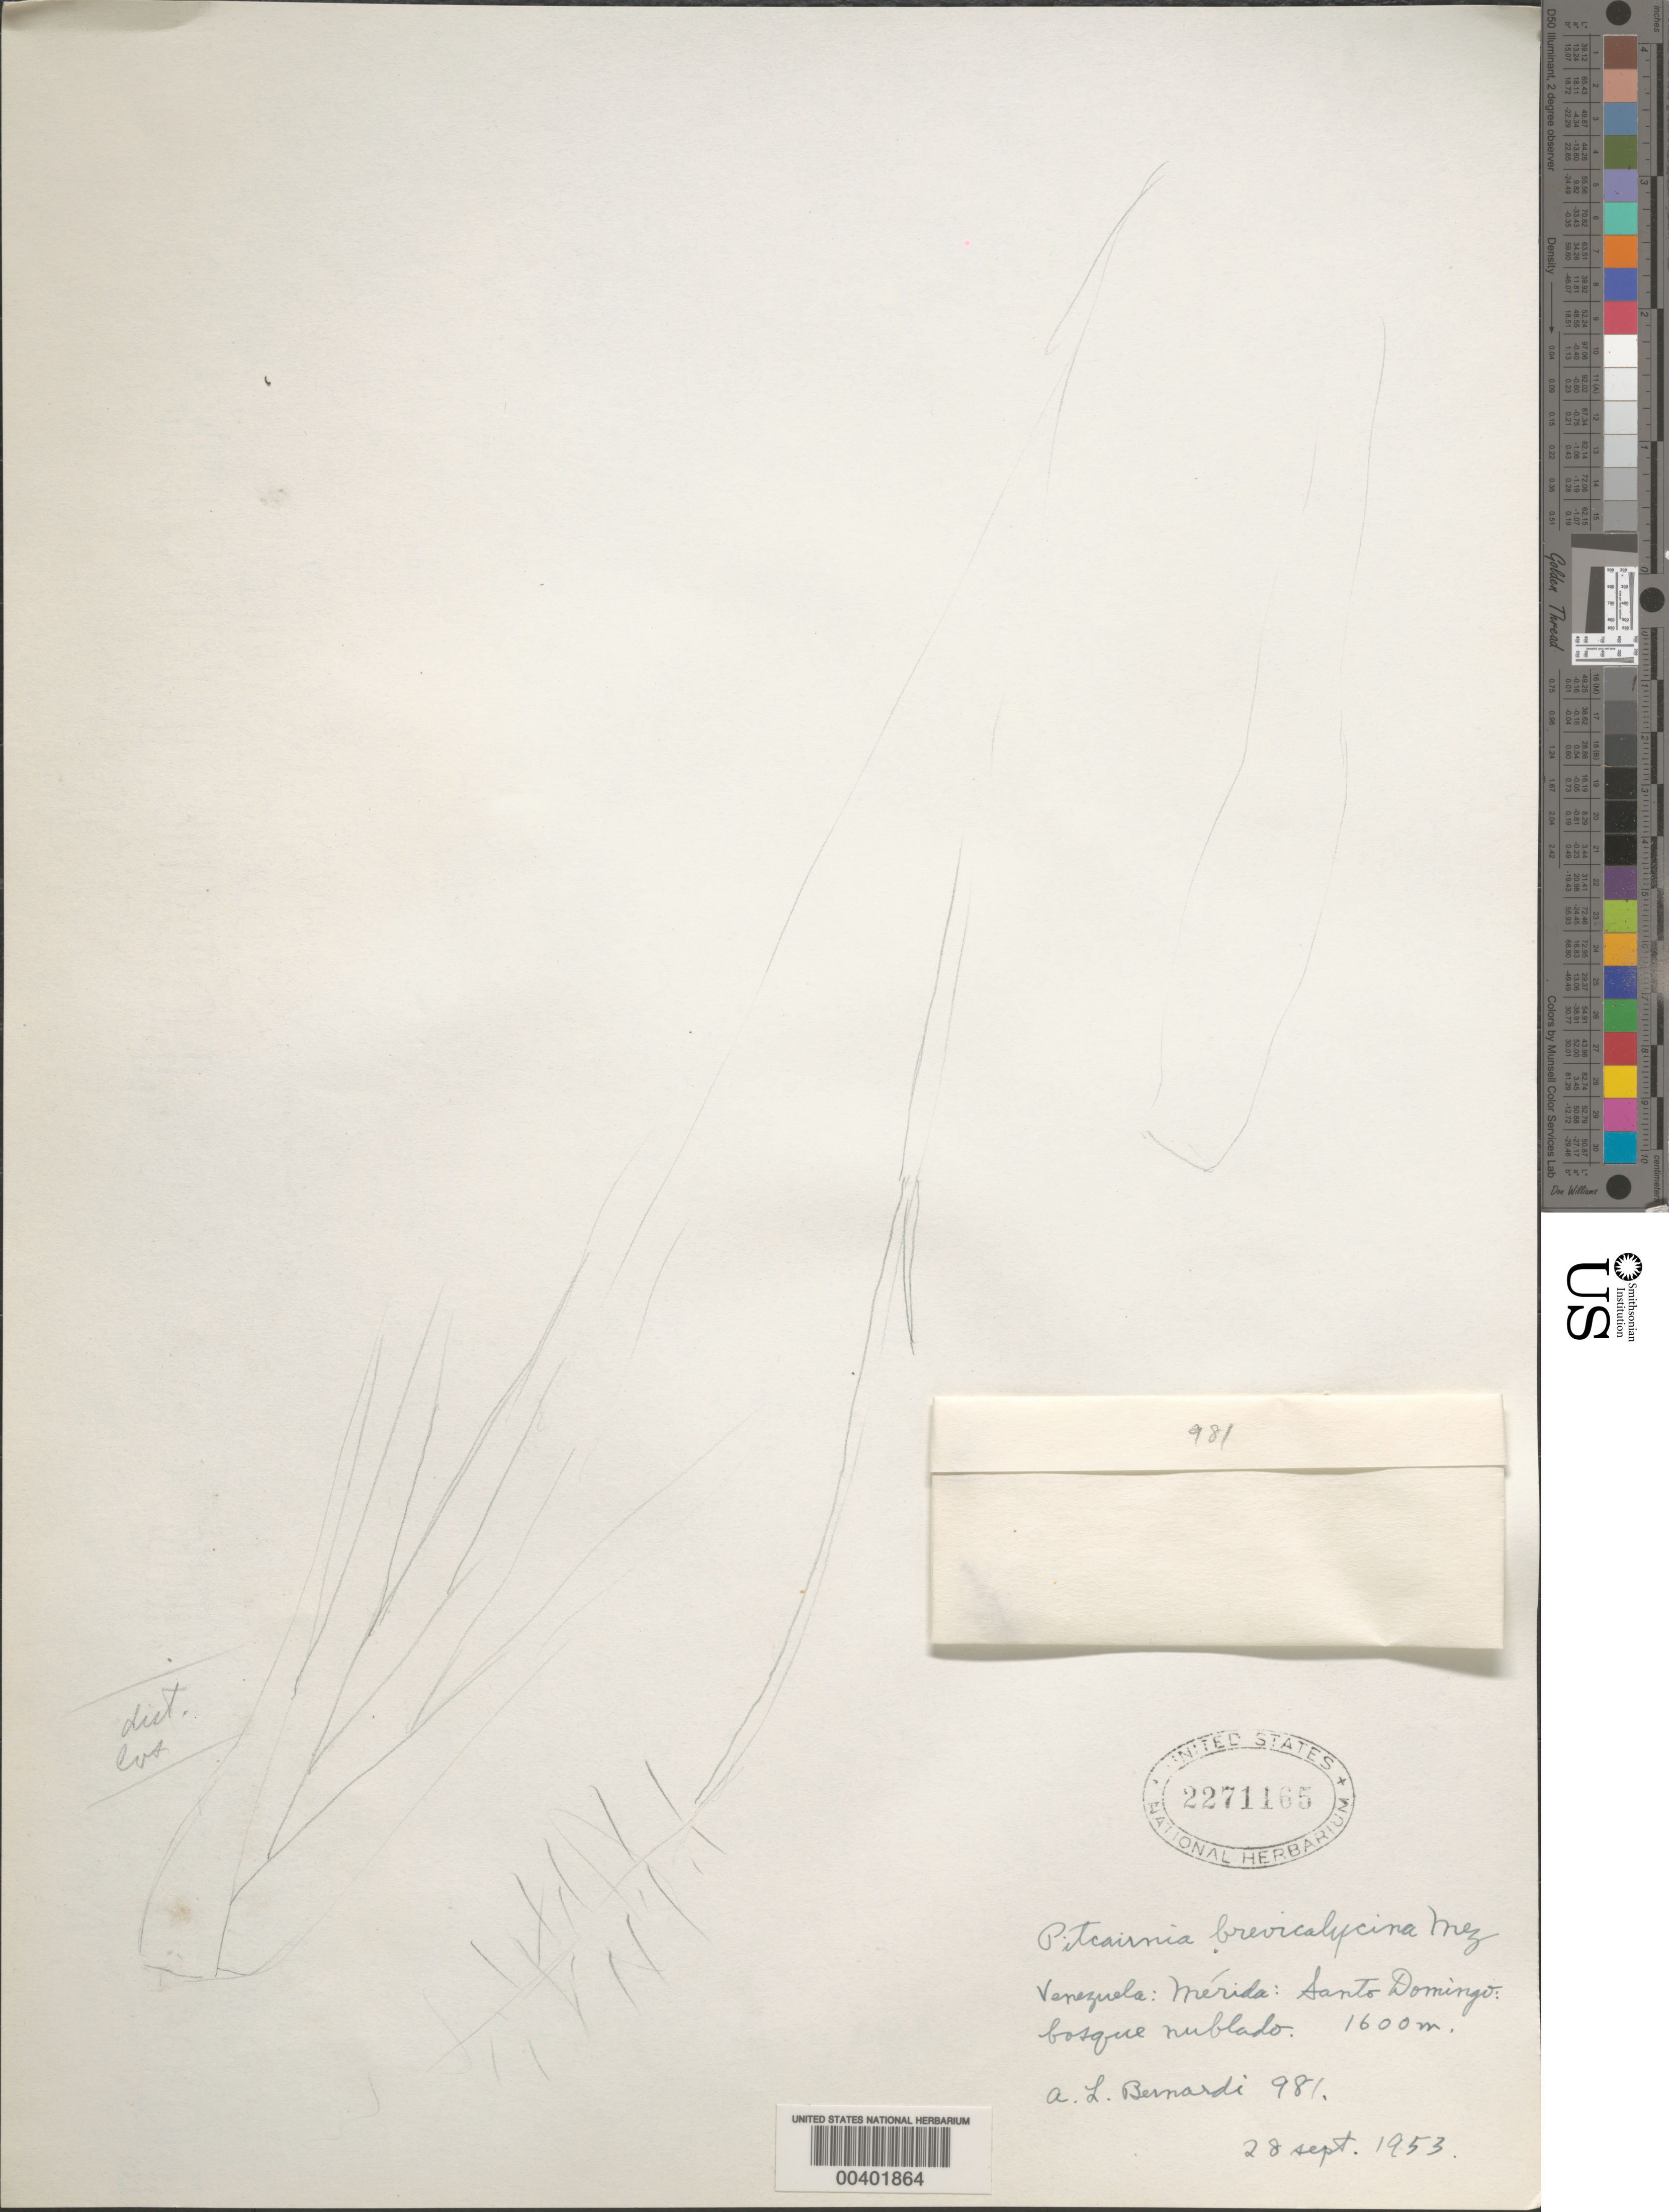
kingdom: Plantae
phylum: Tracheophyta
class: Liliopsida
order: Poales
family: Bromeliaceae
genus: Pitcairnia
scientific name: Pitcairnia brevicalycina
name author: Mez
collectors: A. L. Bernardi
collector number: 981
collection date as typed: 28 Sep 1953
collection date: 1953-09-28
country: Venezuela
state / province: Mérida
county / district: Rangel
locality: Santo Domingo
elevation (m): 1600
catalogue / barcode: US 2271165